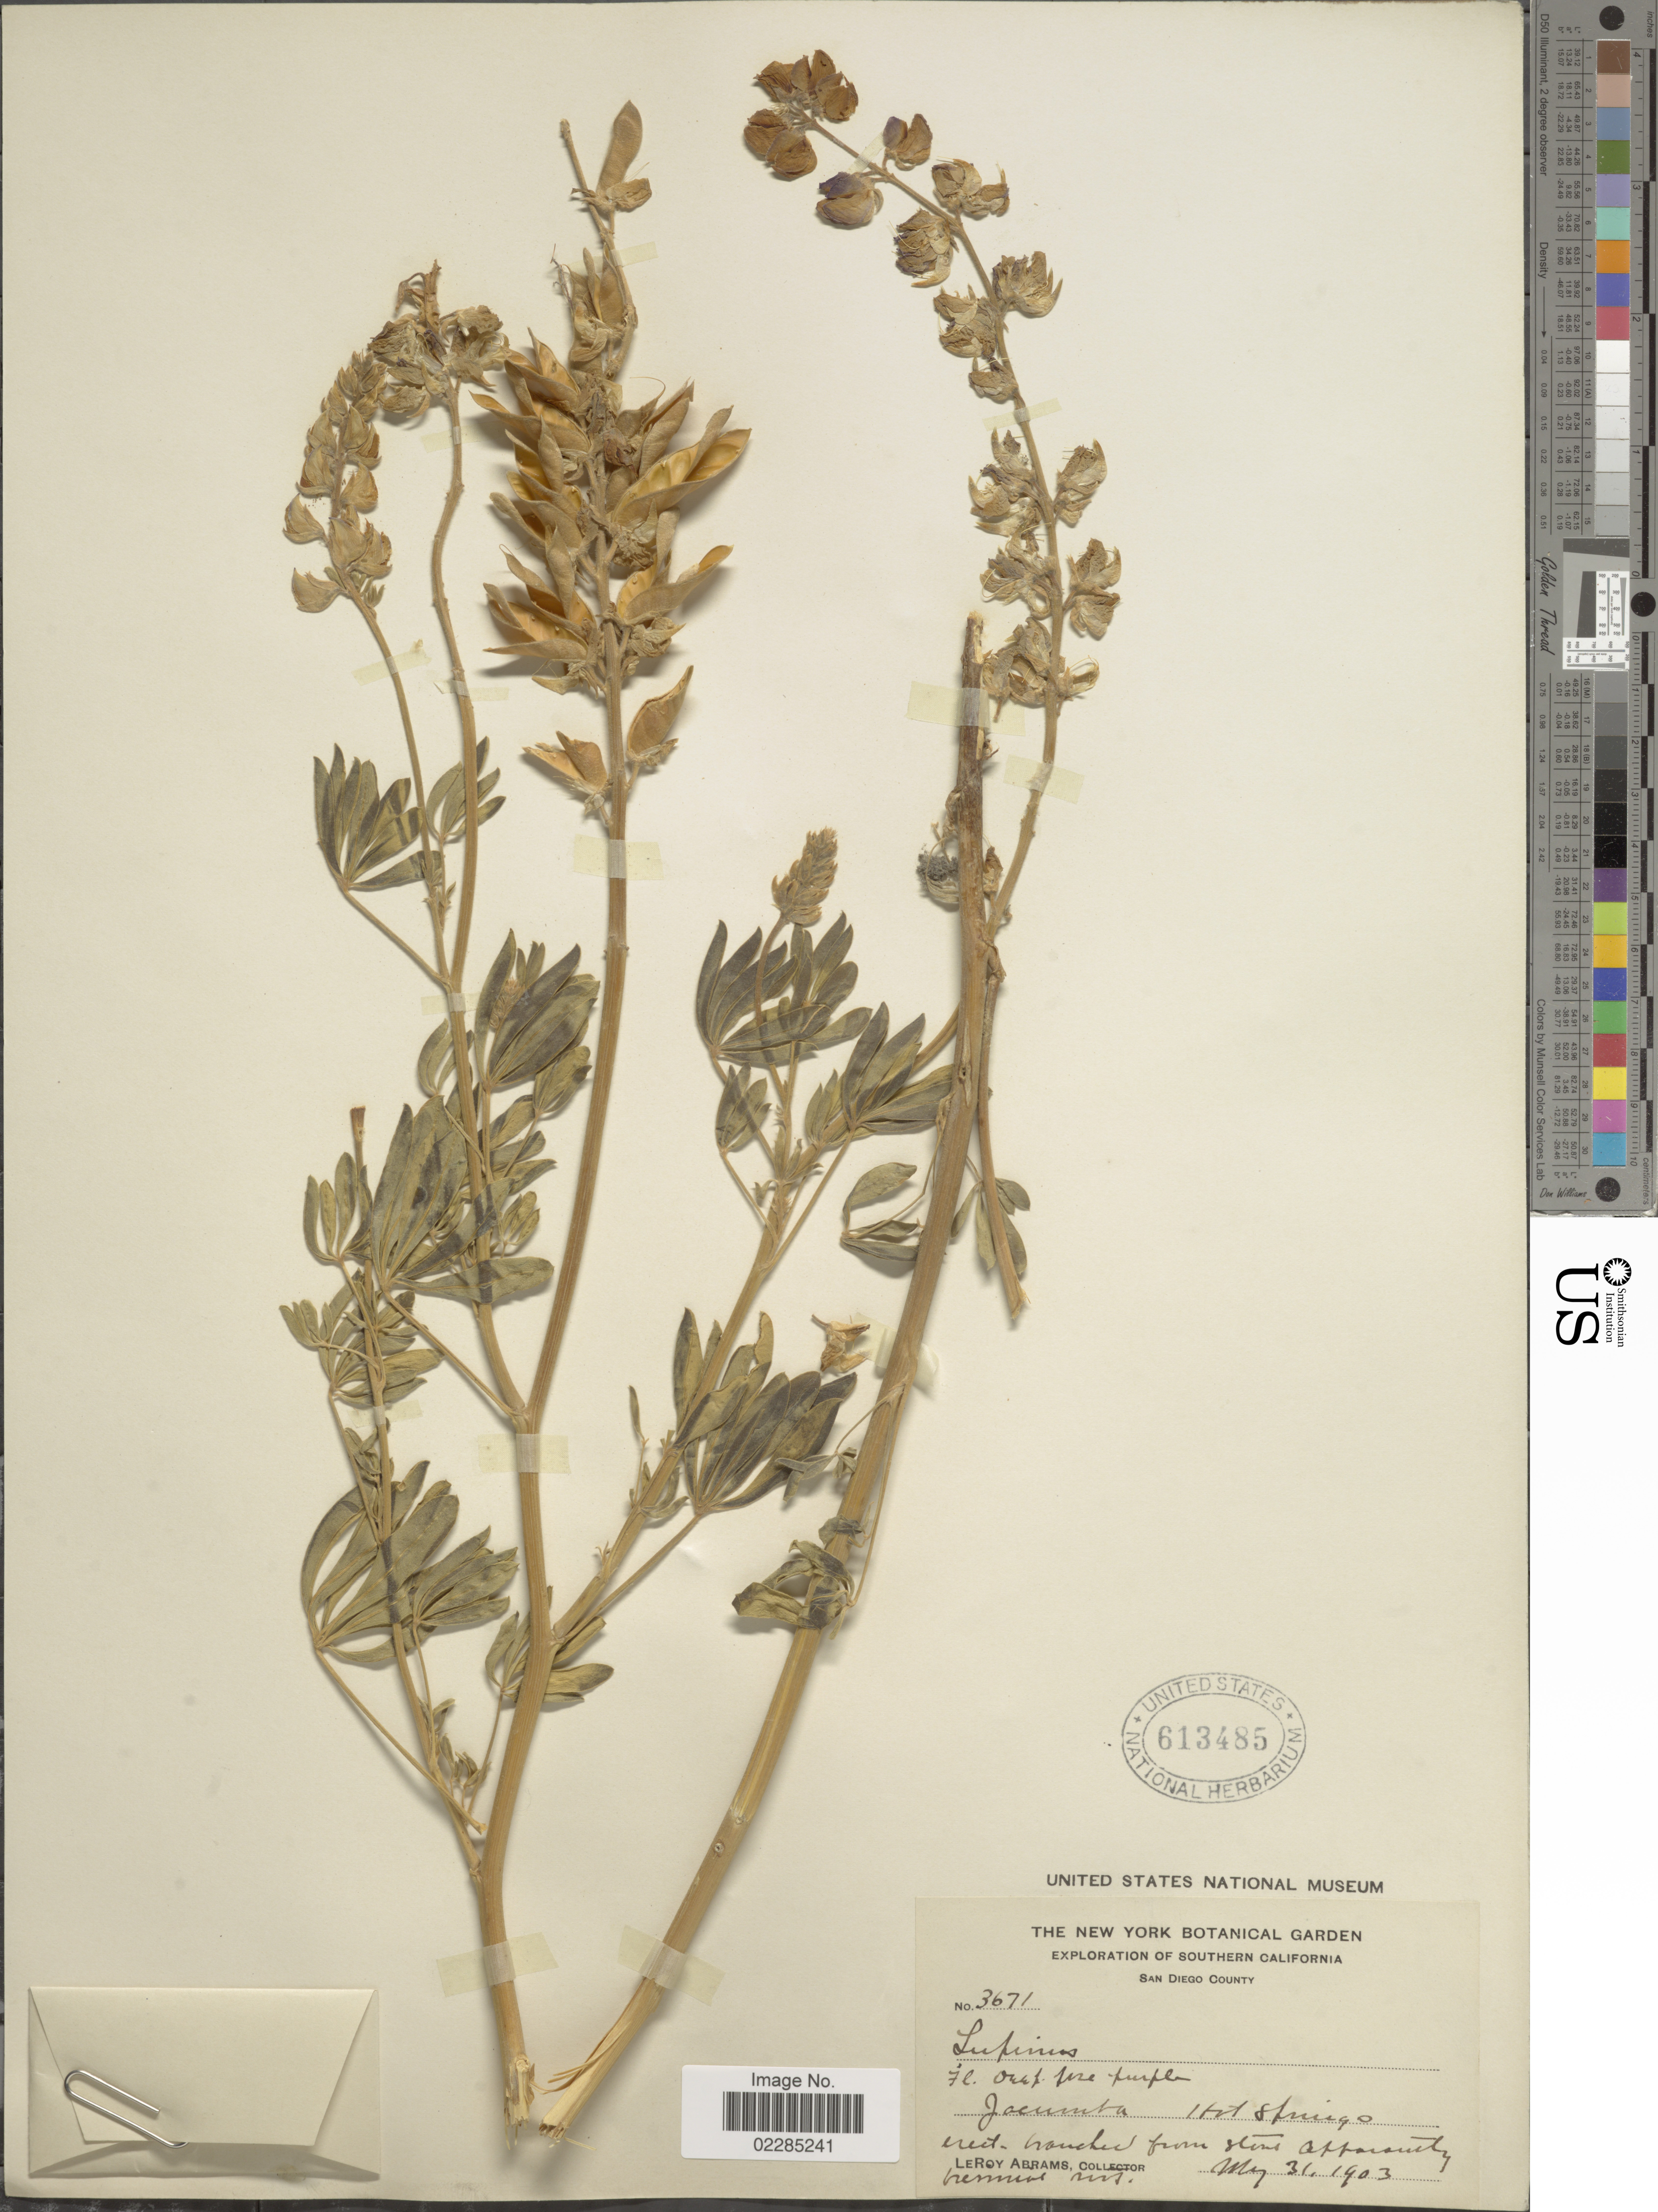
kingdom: Plantae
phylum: Tracheophyta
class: Magnoliopsida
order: Fabales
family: Fabaceae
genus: Lupinus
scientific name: Lupinus formosus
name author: Greene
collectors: L. Abrams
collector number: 3671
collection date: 1903-05-31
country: United States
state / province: California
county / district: San Diego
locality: Southern California, San Diego County. Jacumba Hot Springs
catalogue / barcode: US 613485